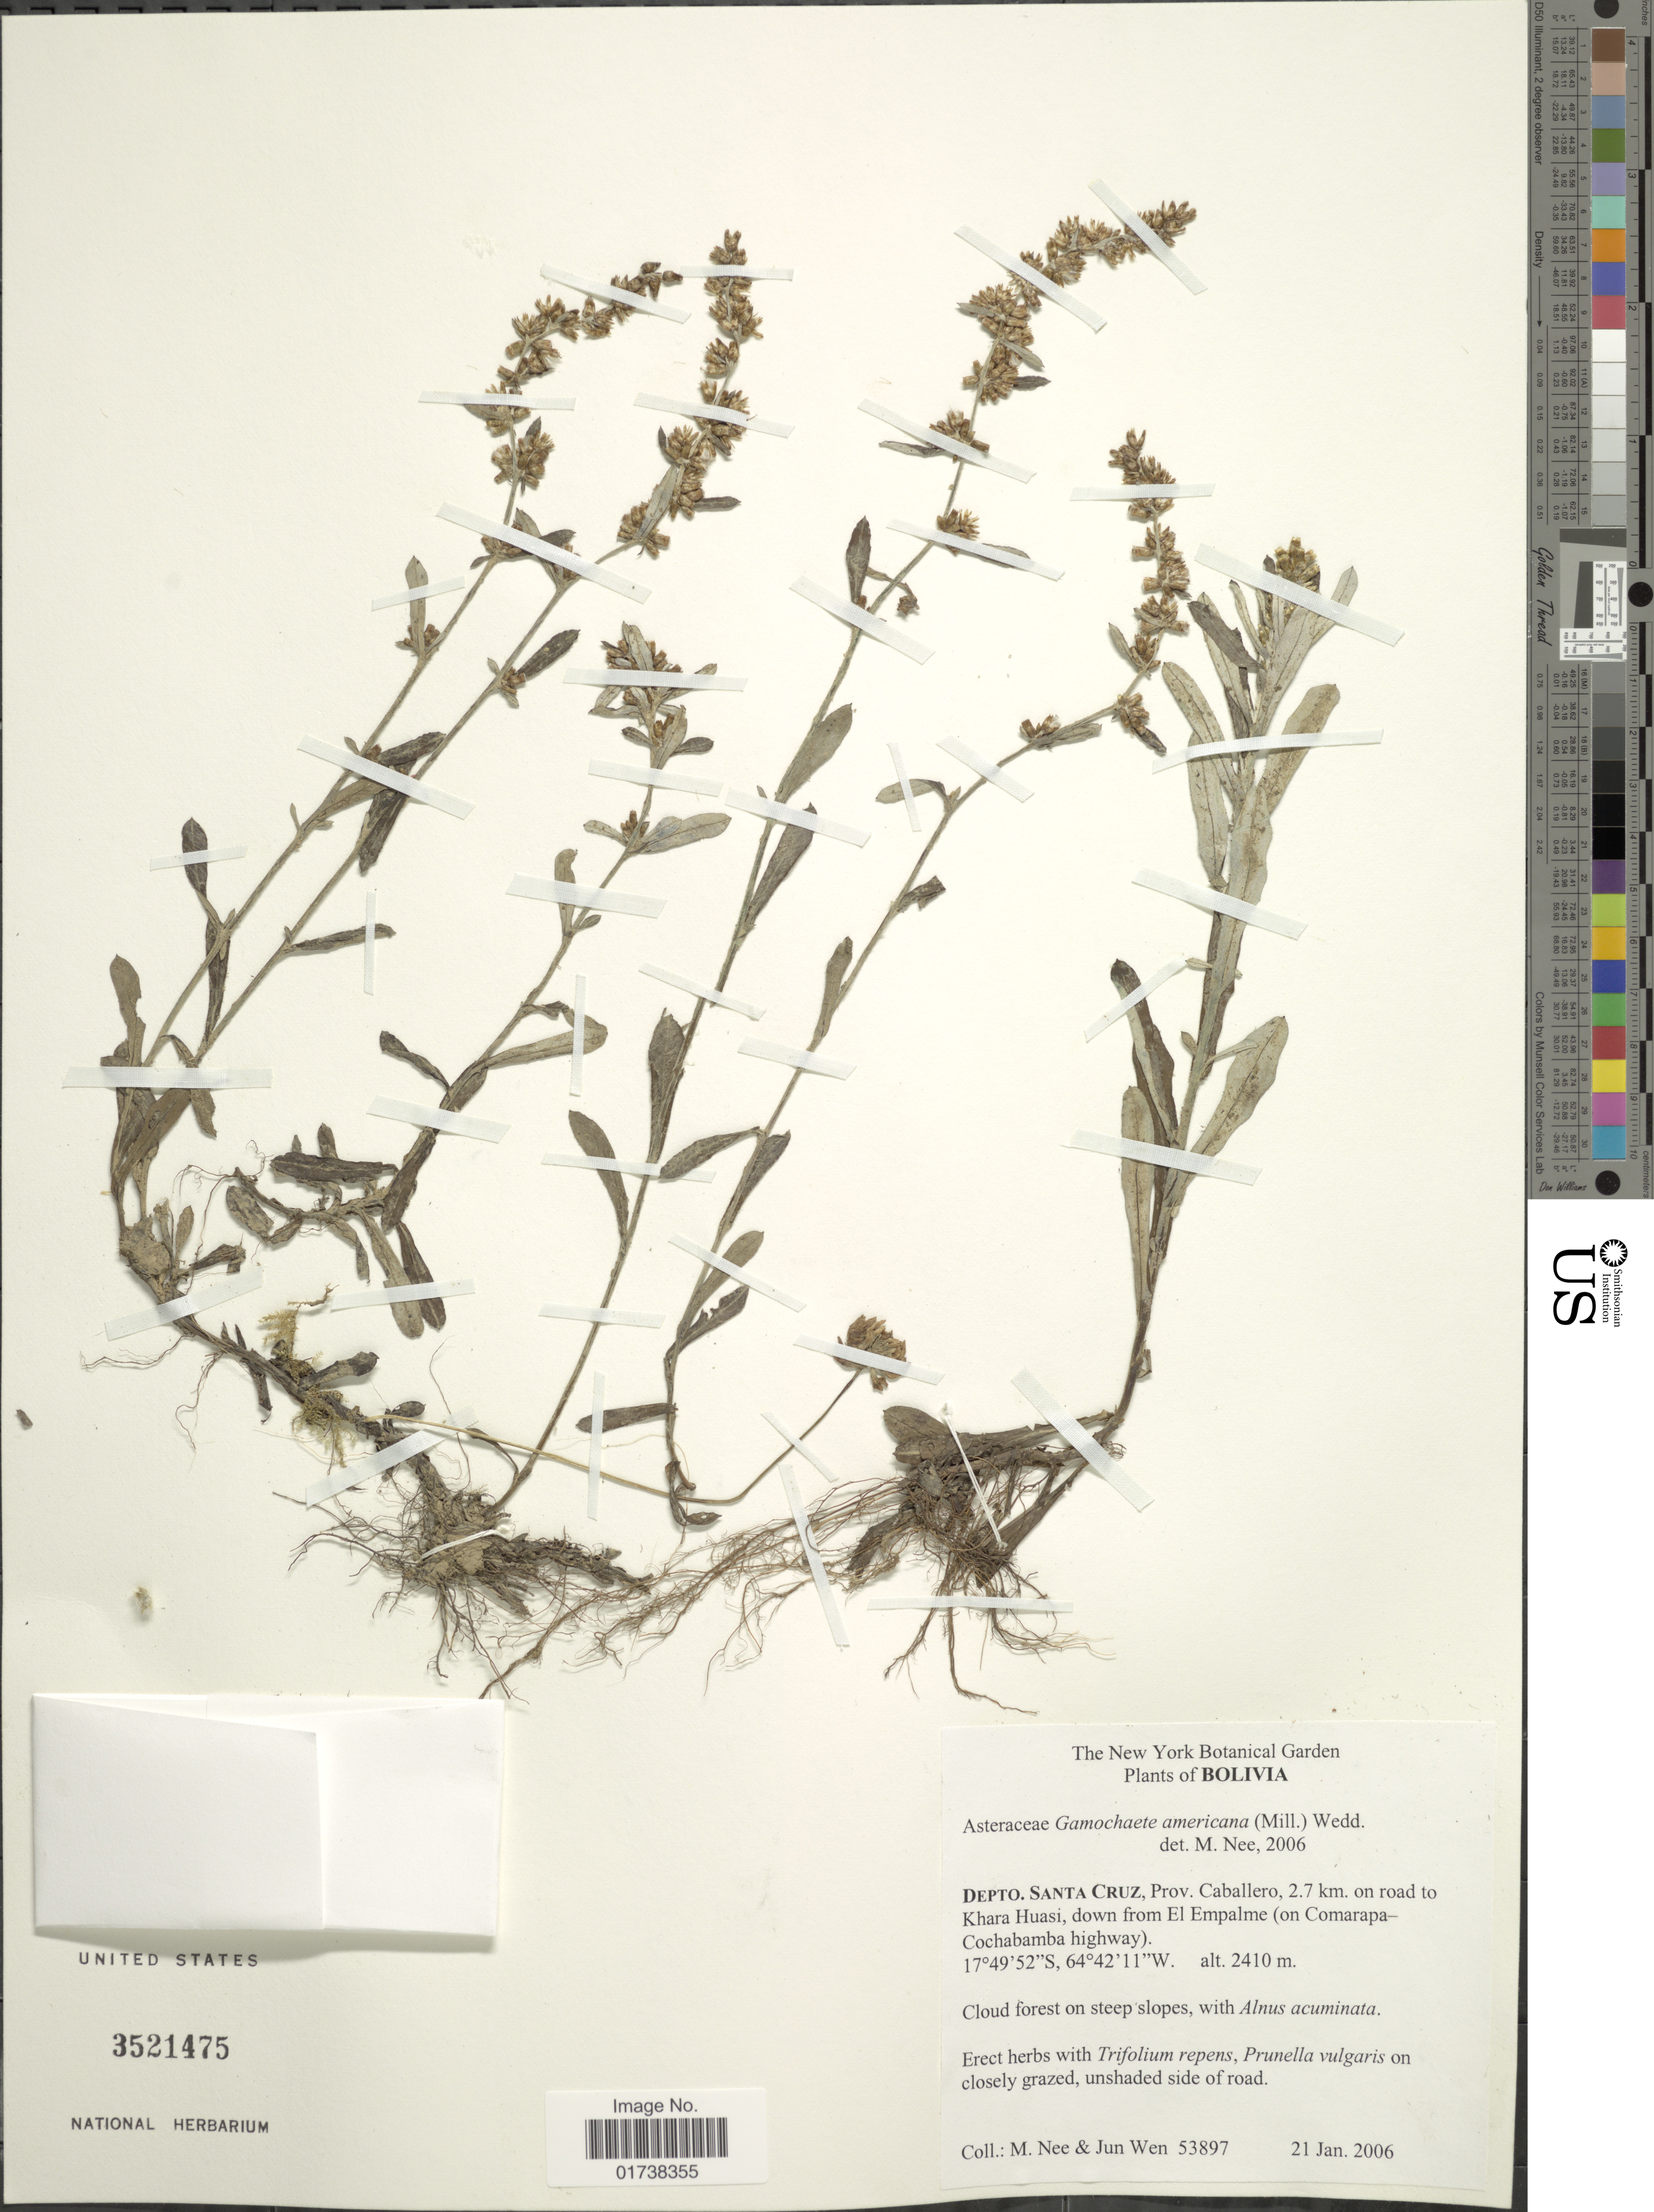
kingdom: Plantae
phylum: Tracheophyta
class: Magnoliopsida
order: Asterales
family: Asteraceae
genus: Gamochaeta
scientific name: Gamochaeta americana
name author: (Mill.) Wedd.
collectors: M. Nee & J. Wen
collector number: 53897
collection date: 2006-01-21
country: Bolivia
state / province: Santa Cruz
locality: Depto. Santa Cruz, Prov. Caballero, 2.7 km. on road to Khara Huasi, down from El Empalme (on Comarapa-Cochabamba highway)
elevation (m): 2410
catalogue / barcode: US 3521475